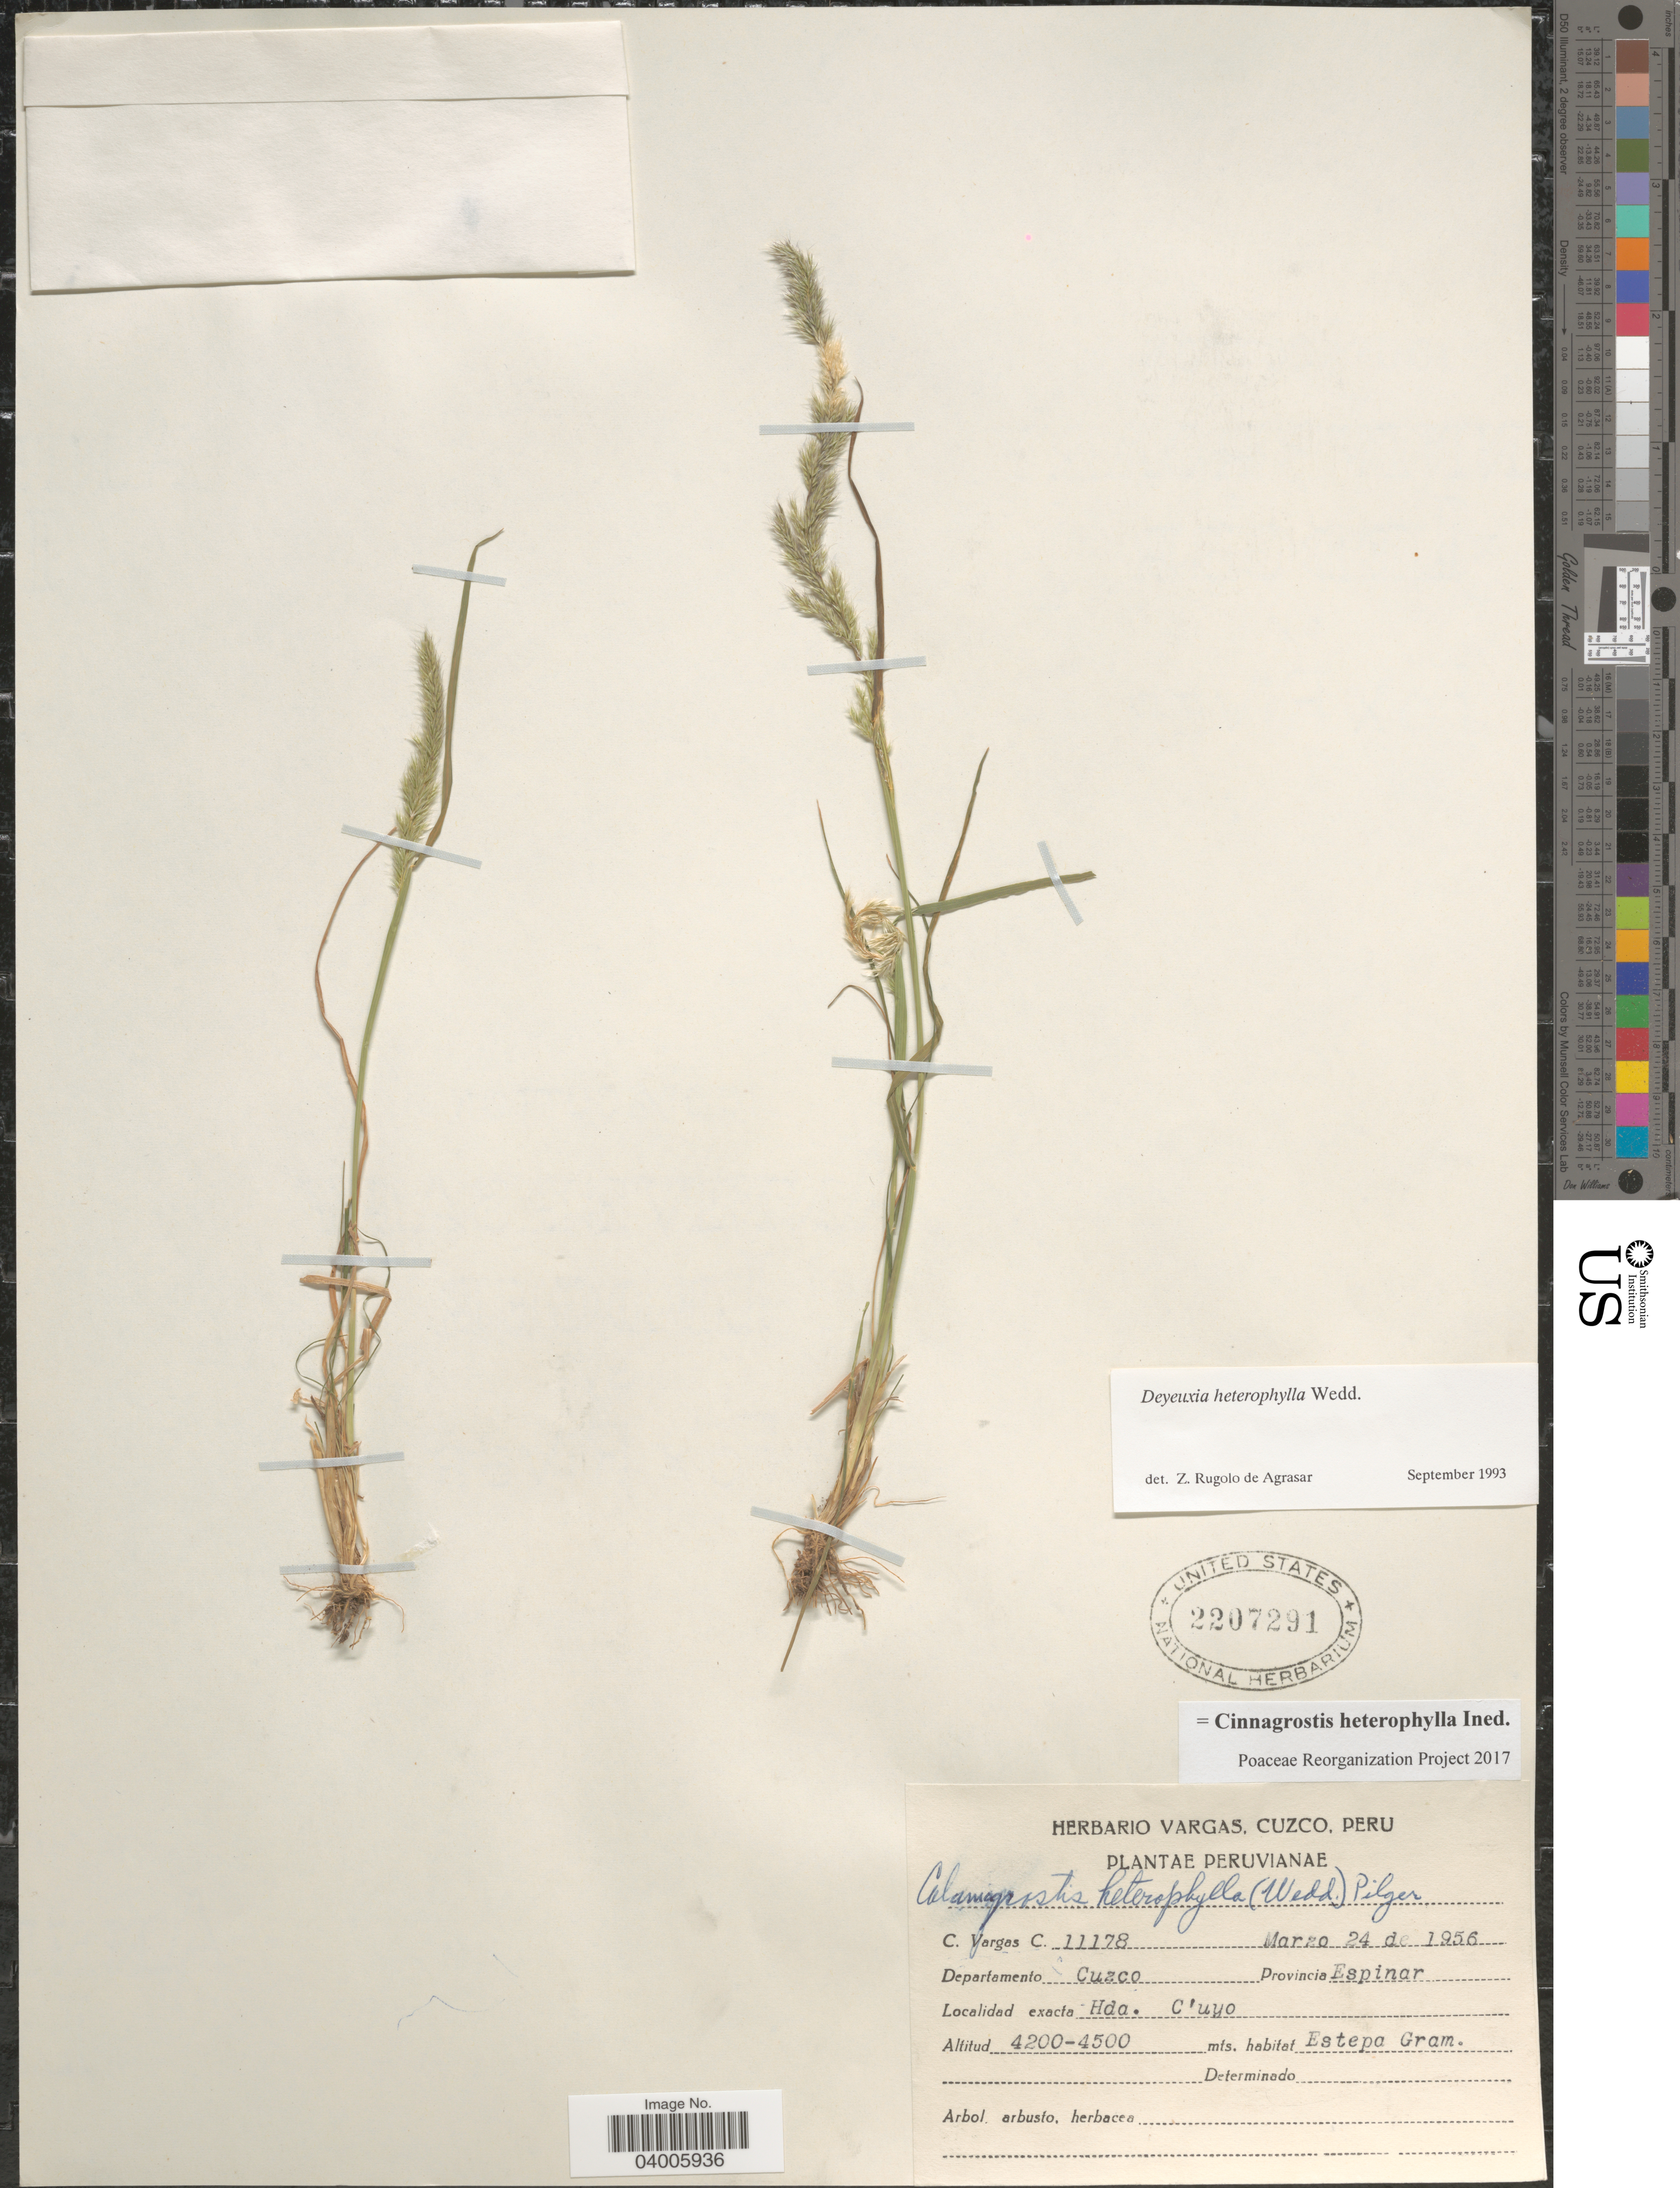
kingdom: Plantae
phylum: Tracheophyta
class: Liliopsida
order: Poales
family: Poaceae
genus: Cinnagrostis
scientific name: Cinnagrostis heterophylla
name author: (Wedd.) P.M. Peterson et al.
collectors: C. Vargas Calderón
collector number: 11178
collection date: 1956-03-24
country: Peru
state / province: Cusco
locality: Departamento Cuzco. Provincia Espinar. Hda. C'uyo.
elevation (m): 4200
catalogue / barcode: US 2207291